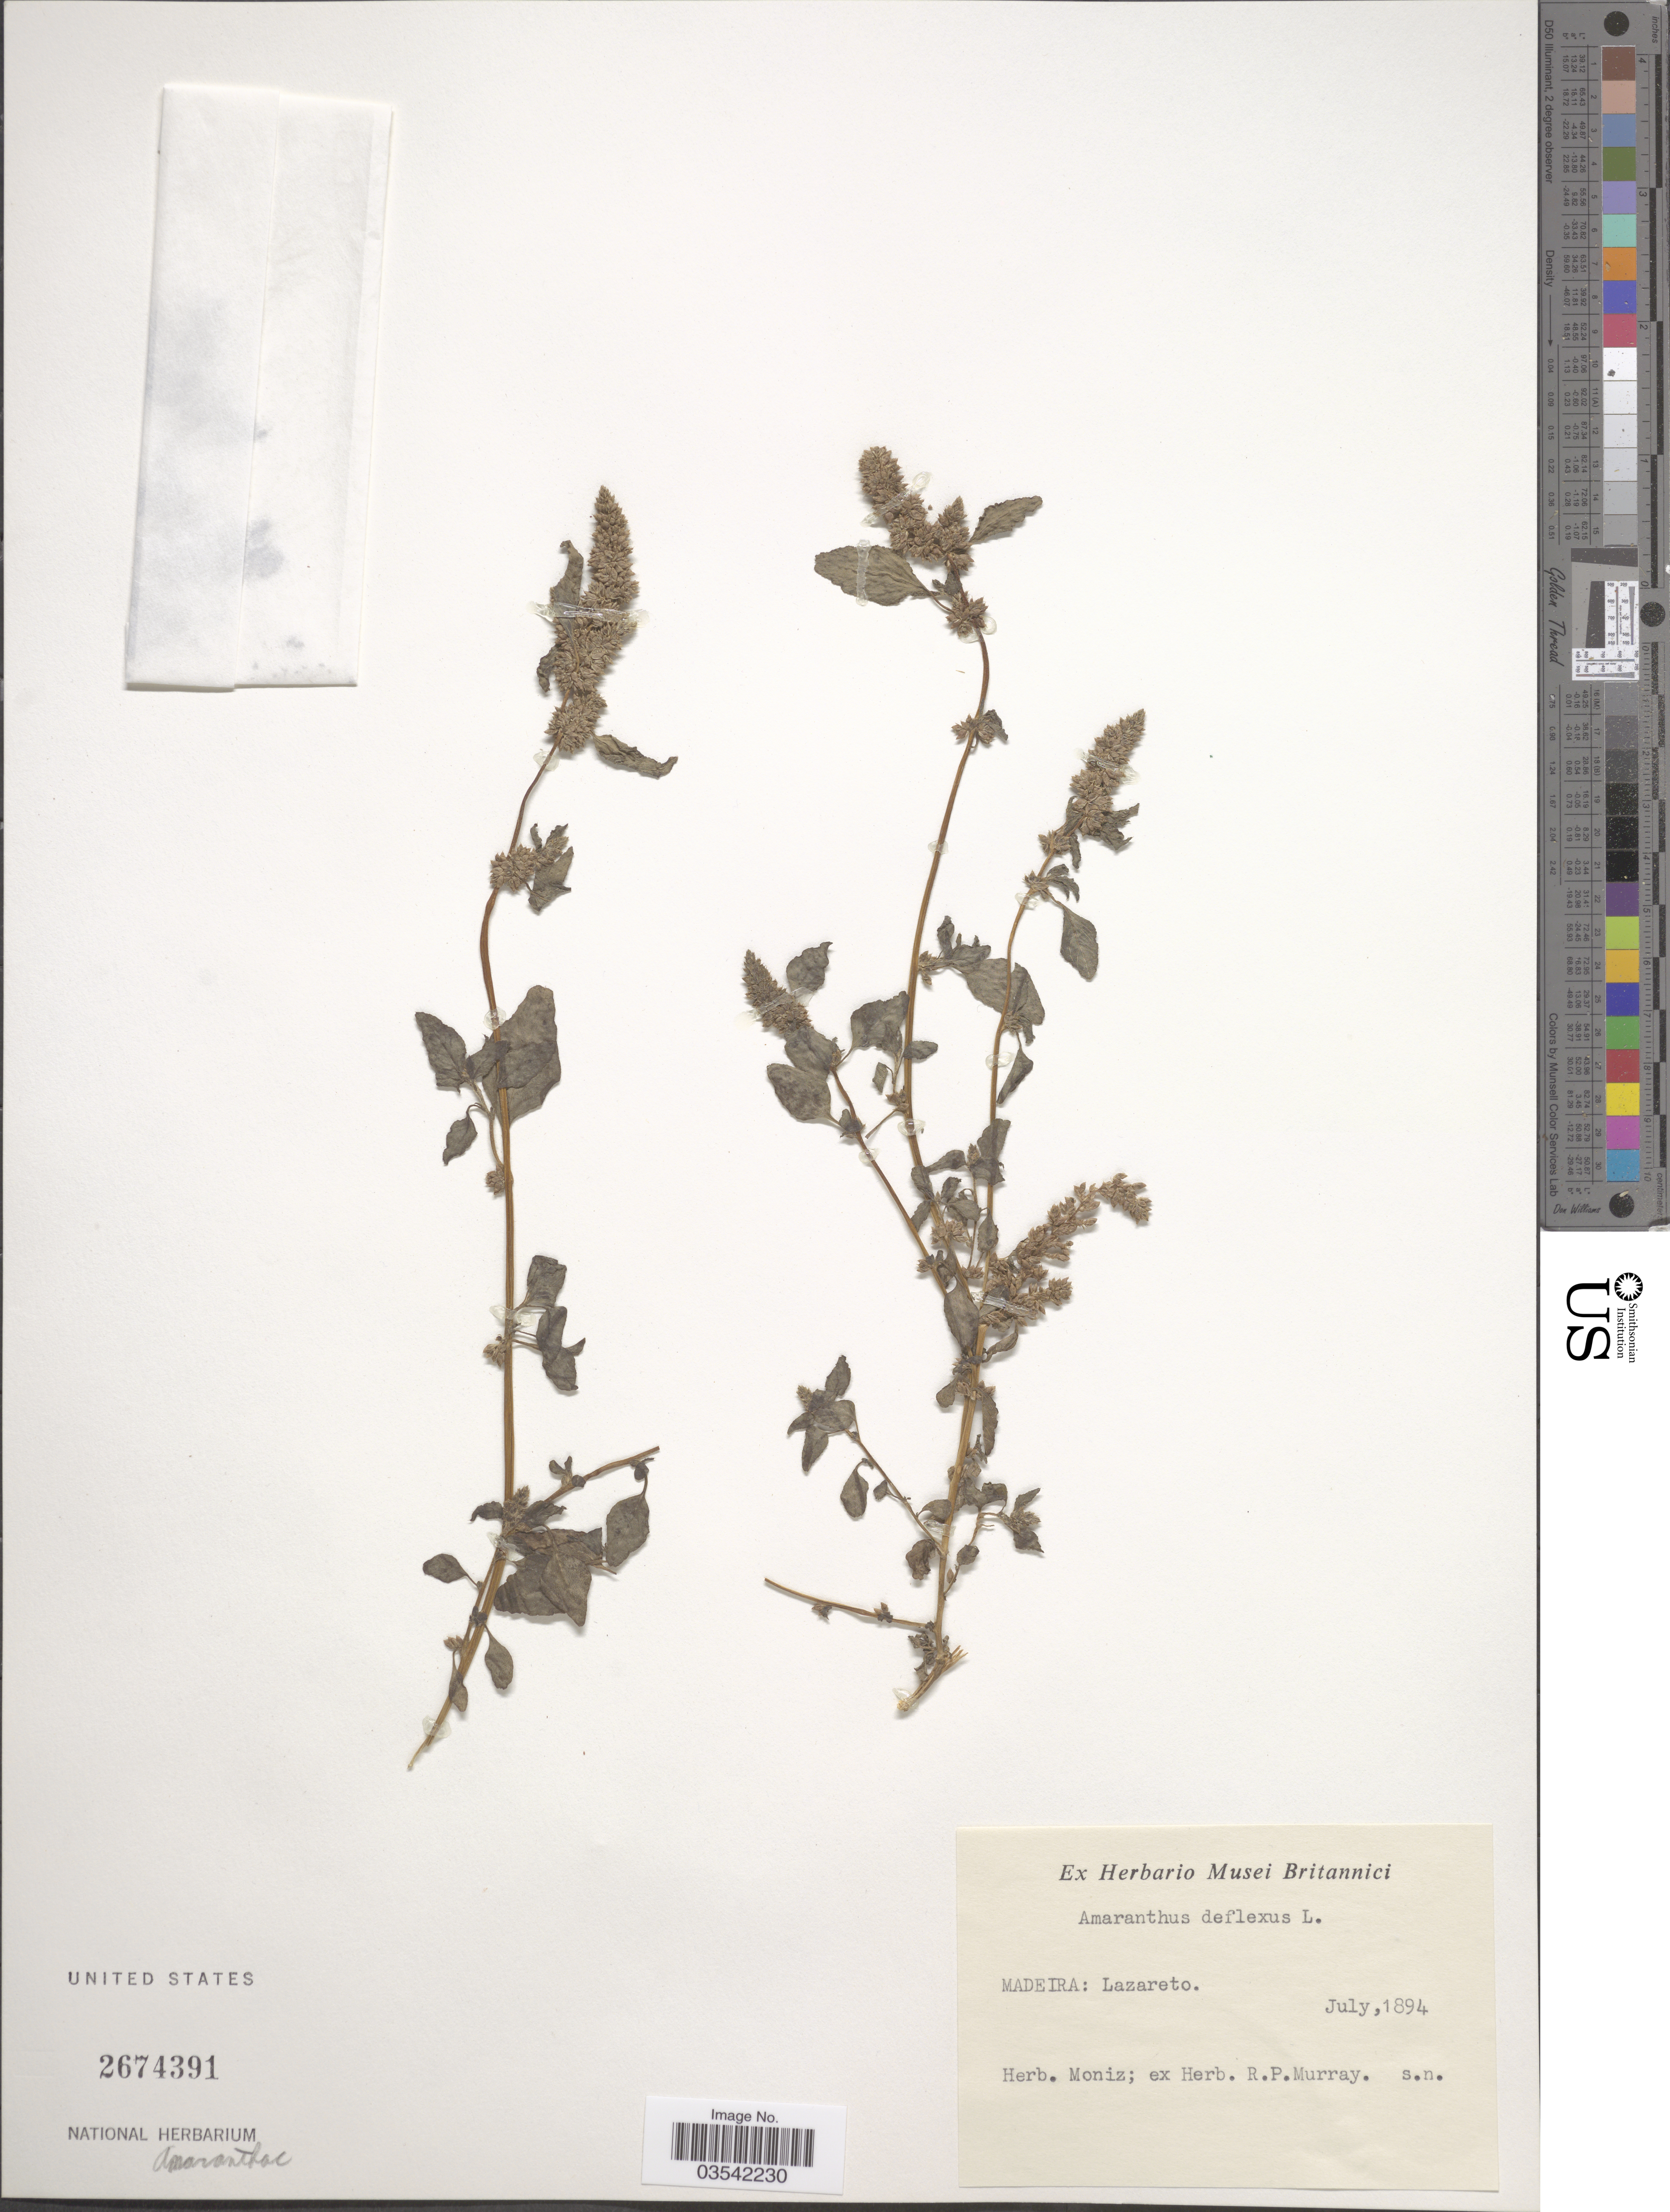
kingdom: Plantae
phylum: Tracheophyta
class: Magnoliopsida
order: Caryophyllales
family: Amaranthaceae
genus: Amaranthus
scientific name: Amaranthus deflexus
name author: L.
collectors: Ex herb. Moniz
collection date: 1894-07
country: Portugal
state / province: Madeira (Aut. Reg.)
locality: Lazareto.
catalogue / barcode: US 2674391